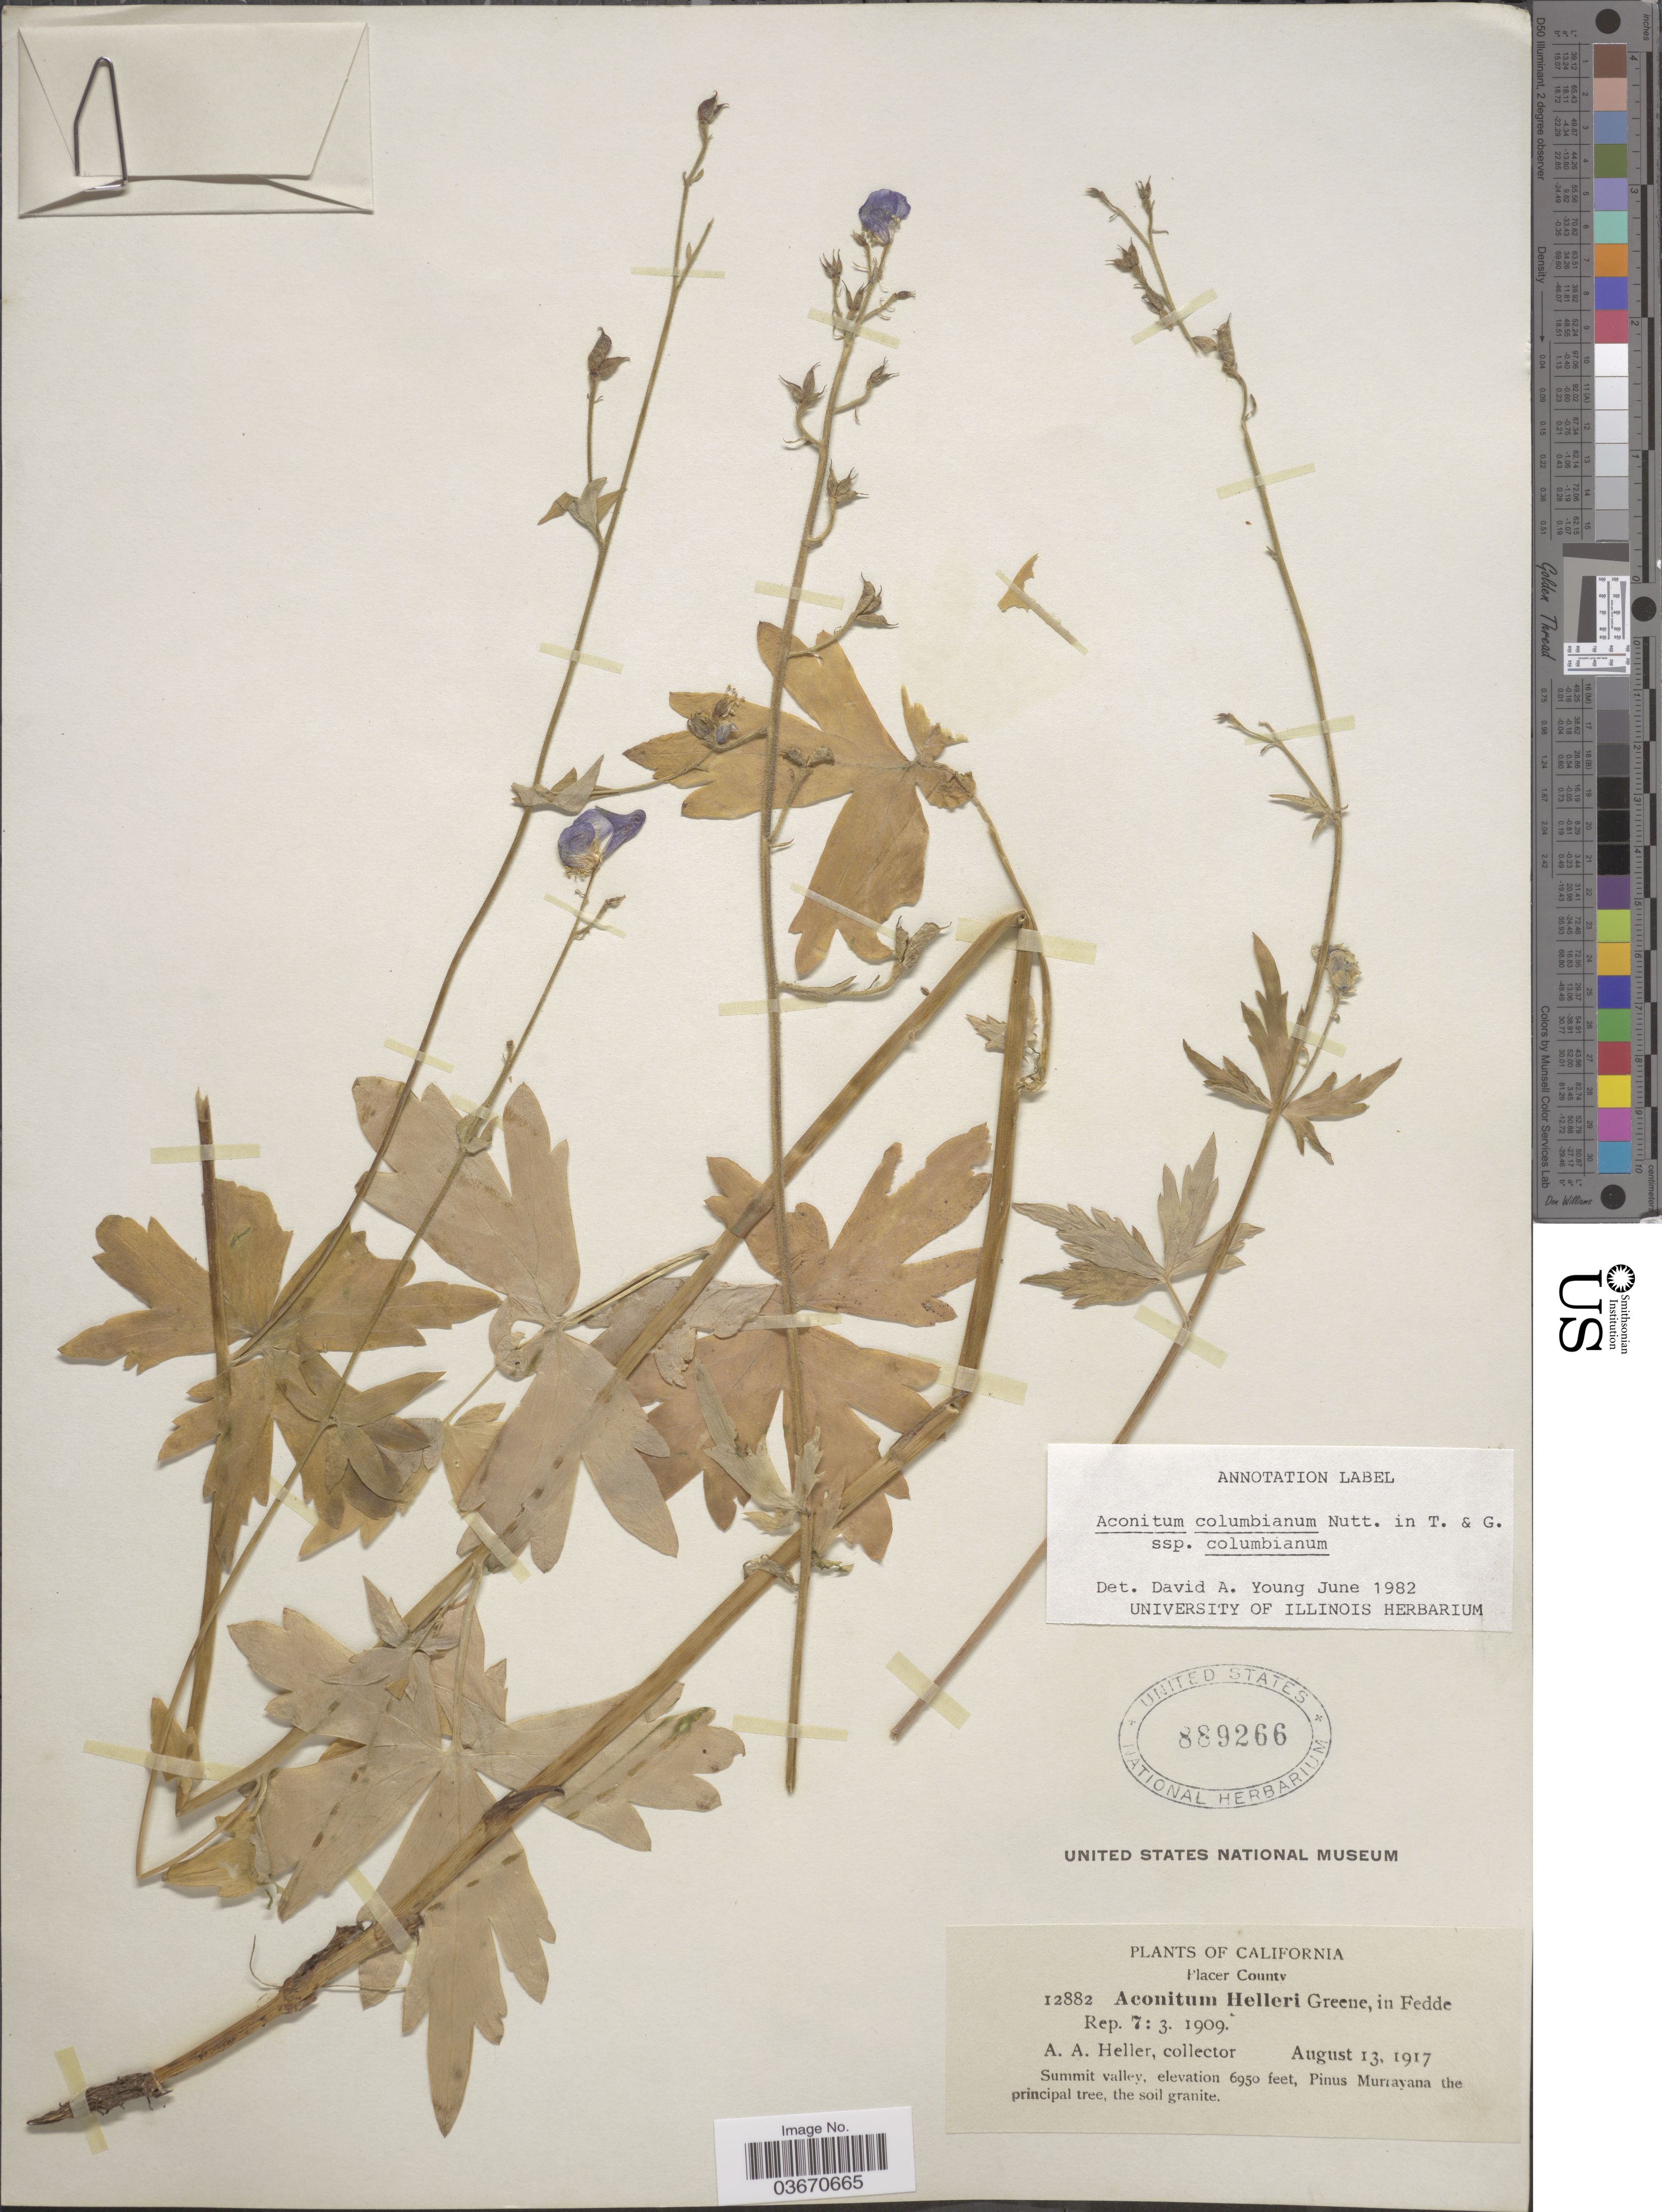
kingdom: Plantae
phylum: Tracheophyta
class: Magnoliopsida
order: Ranunculales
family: Ranunculaceae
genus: Aconitum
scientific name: Aconitum columbianum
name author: Nutt.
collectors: A. A. Heller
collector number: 12882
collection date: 1917-08-13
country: United States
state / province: California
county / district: Placer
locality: Placer County. Summit valley.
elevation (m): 2118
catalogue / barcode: US 889266